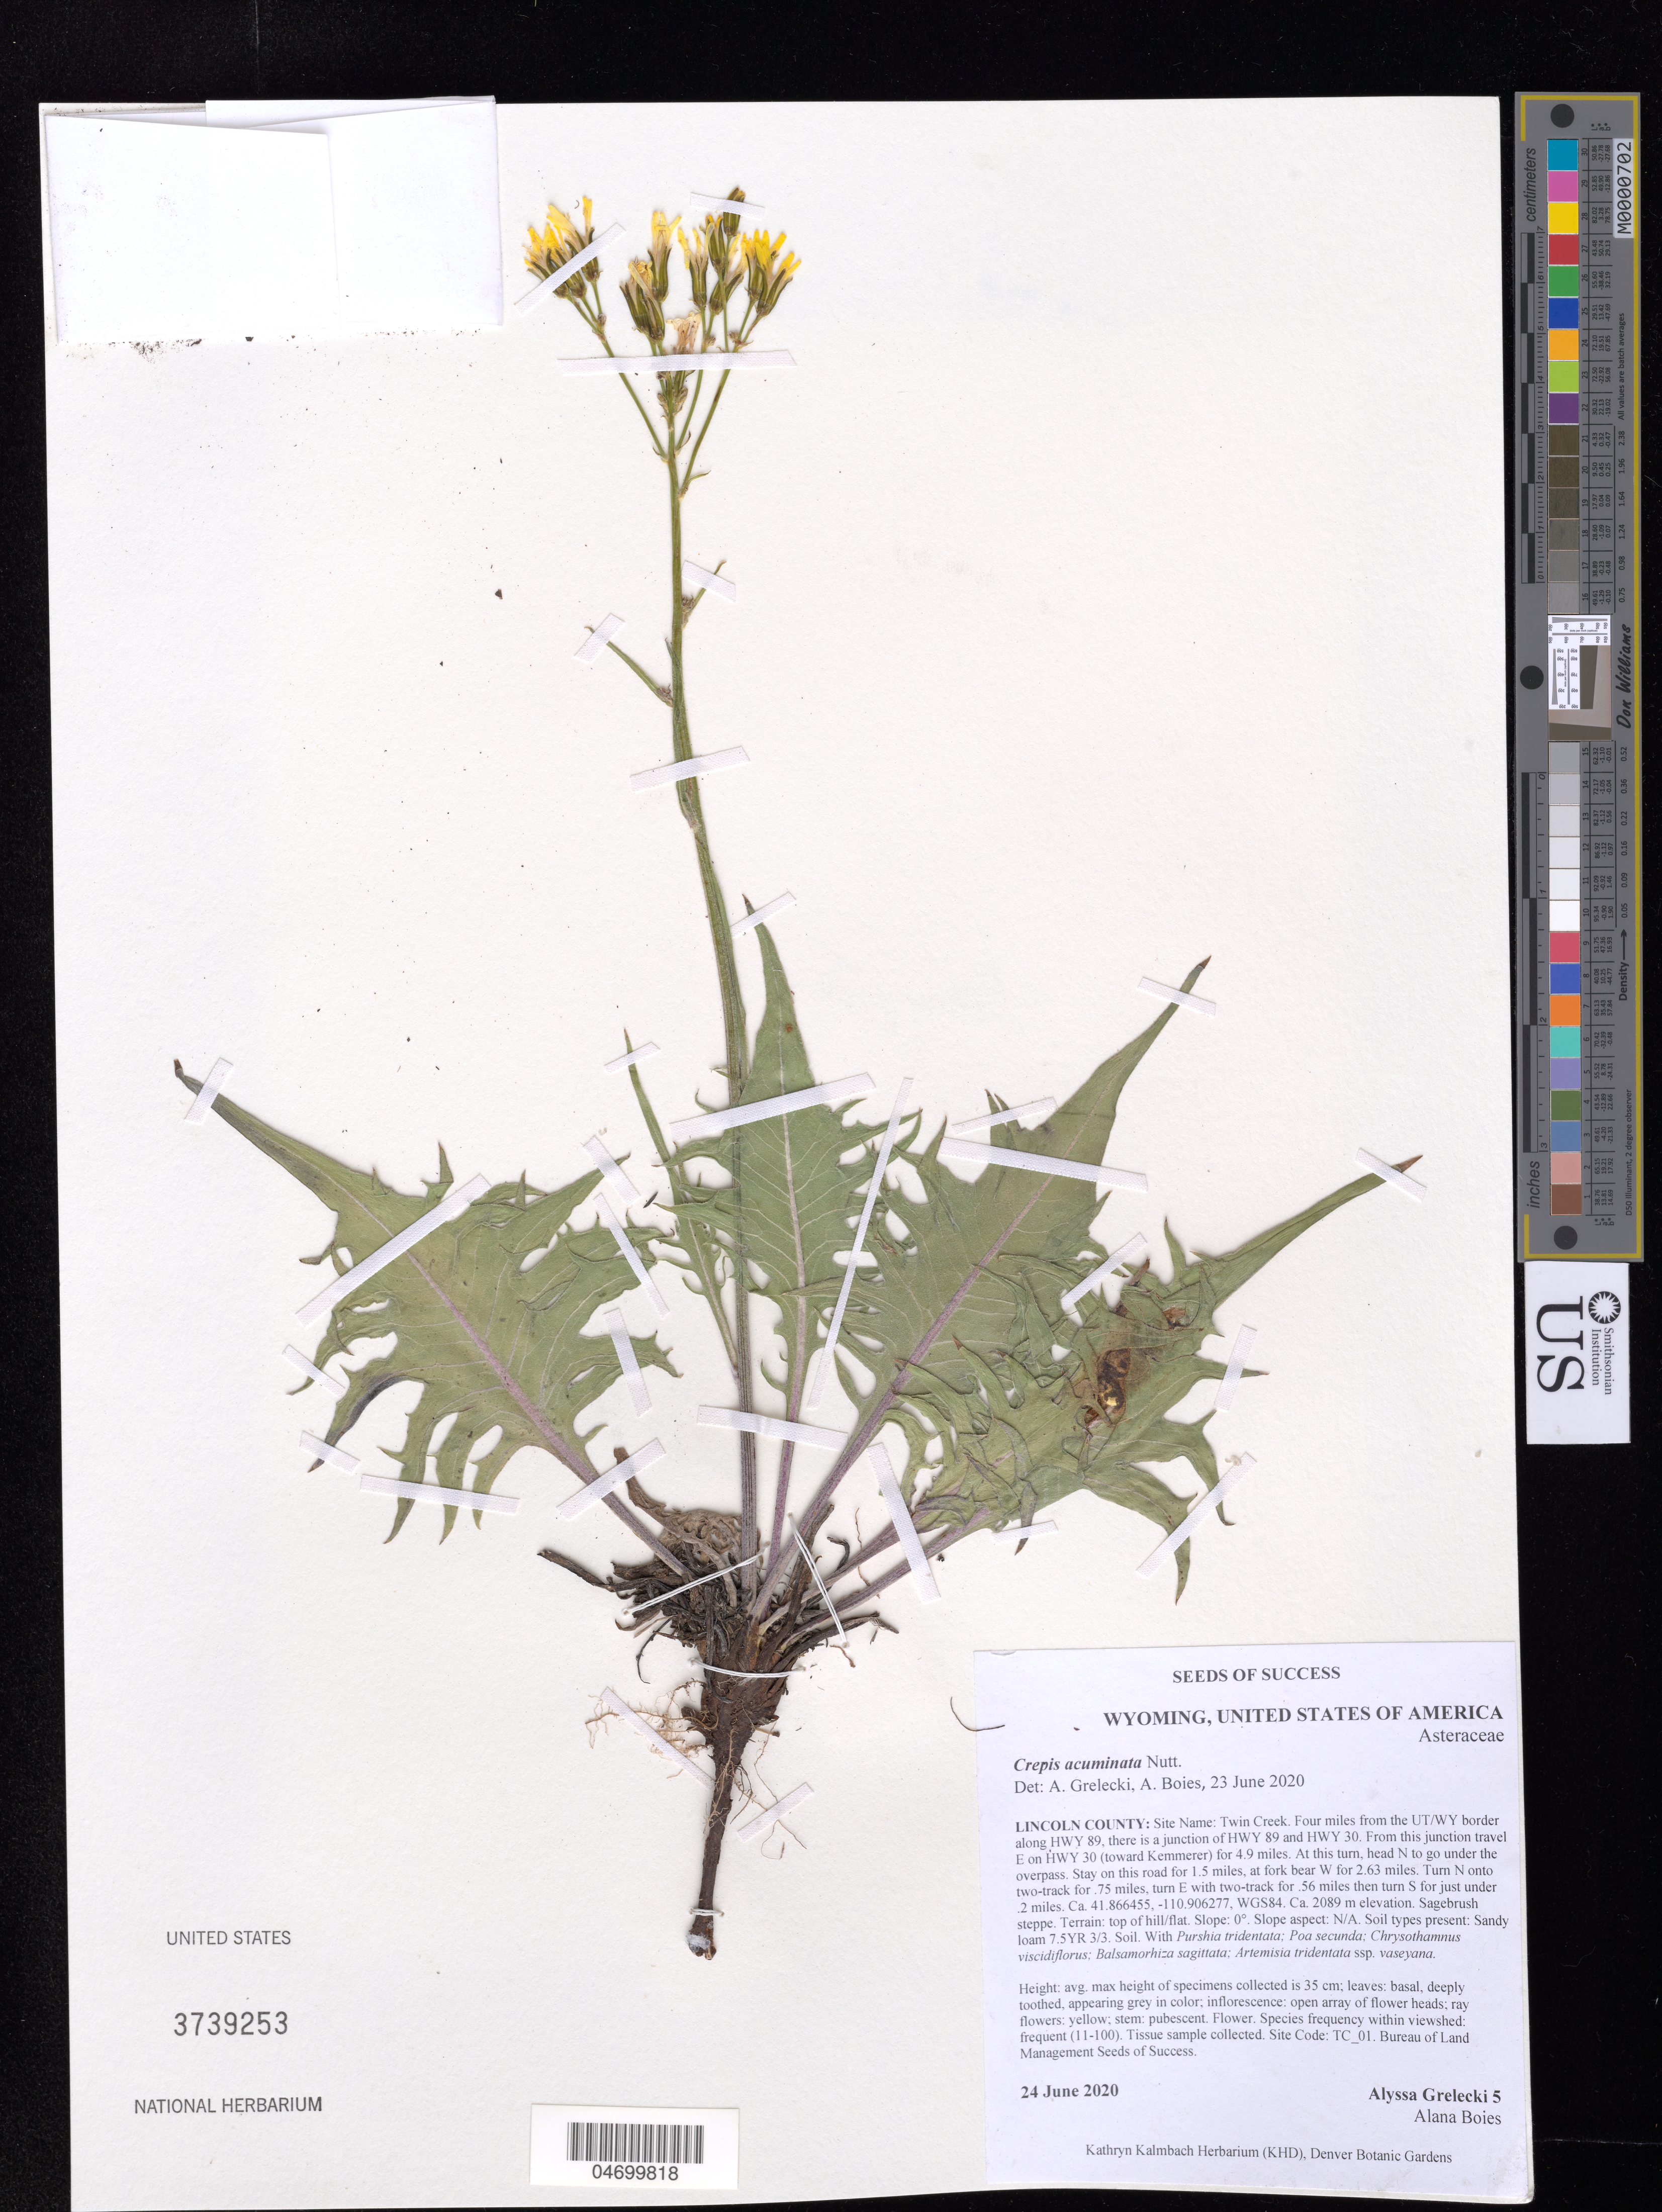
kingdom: Plantae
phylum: Tracheophyta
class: Magnoliopsida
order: Asterales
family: Asteraceae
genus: Crepis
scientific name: Crepis acuminata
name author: Nutt.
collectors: A. Grelecki & A. Boies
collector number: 5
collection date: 2020-06-24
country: United States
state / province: Wyoming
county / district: Lincoln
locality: Twin Creek.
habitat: Sagebrush steppe. Sandy loam soil. With Poa secunda, Chrysothamnus viscidiflorus, etc.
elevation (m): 2089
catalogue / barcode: US 3739253